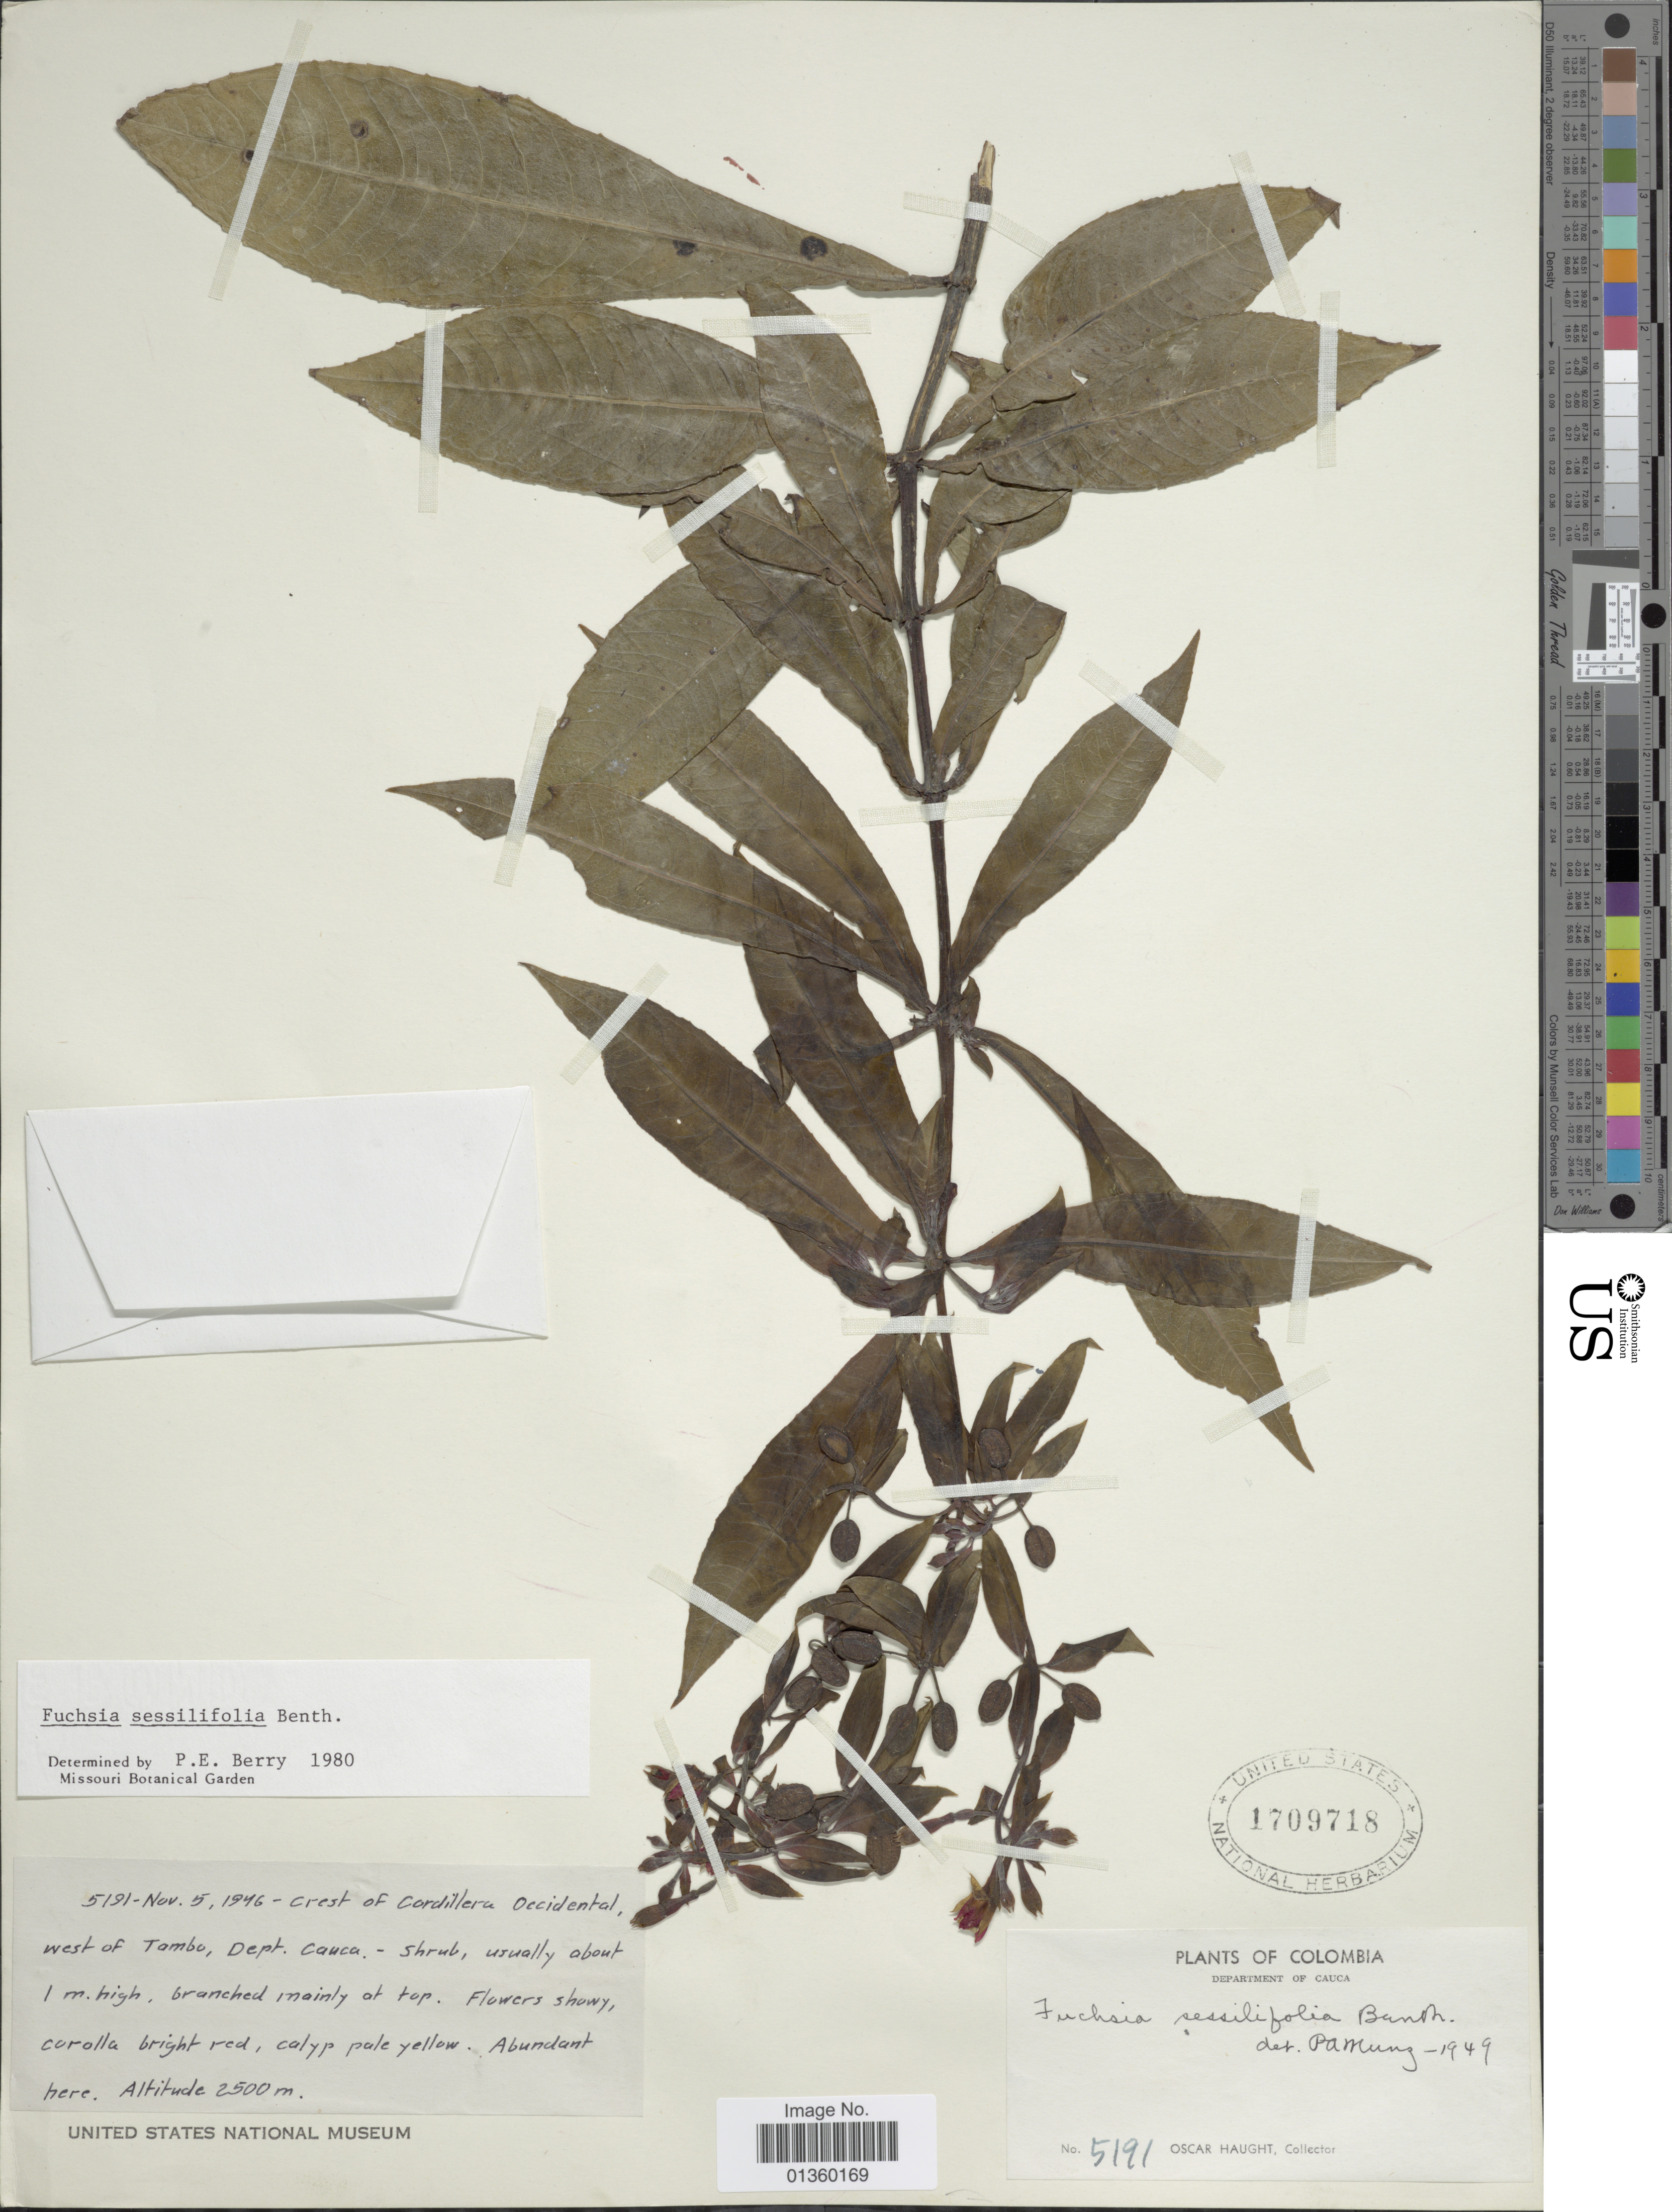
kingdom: Plantae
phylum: Tracheophyta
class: Magnoliopsida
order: Myrtales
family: Onagraceae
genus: Fuchsia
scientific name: Fuchsia sessilifolia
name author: Benth.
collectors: O. L. Haught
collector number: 5191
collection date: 1946-11-05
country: Colombia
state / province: Cauca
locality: Crest of Cordillera Occidental, west of Tambo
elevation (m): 2500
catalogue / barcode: US 1709718